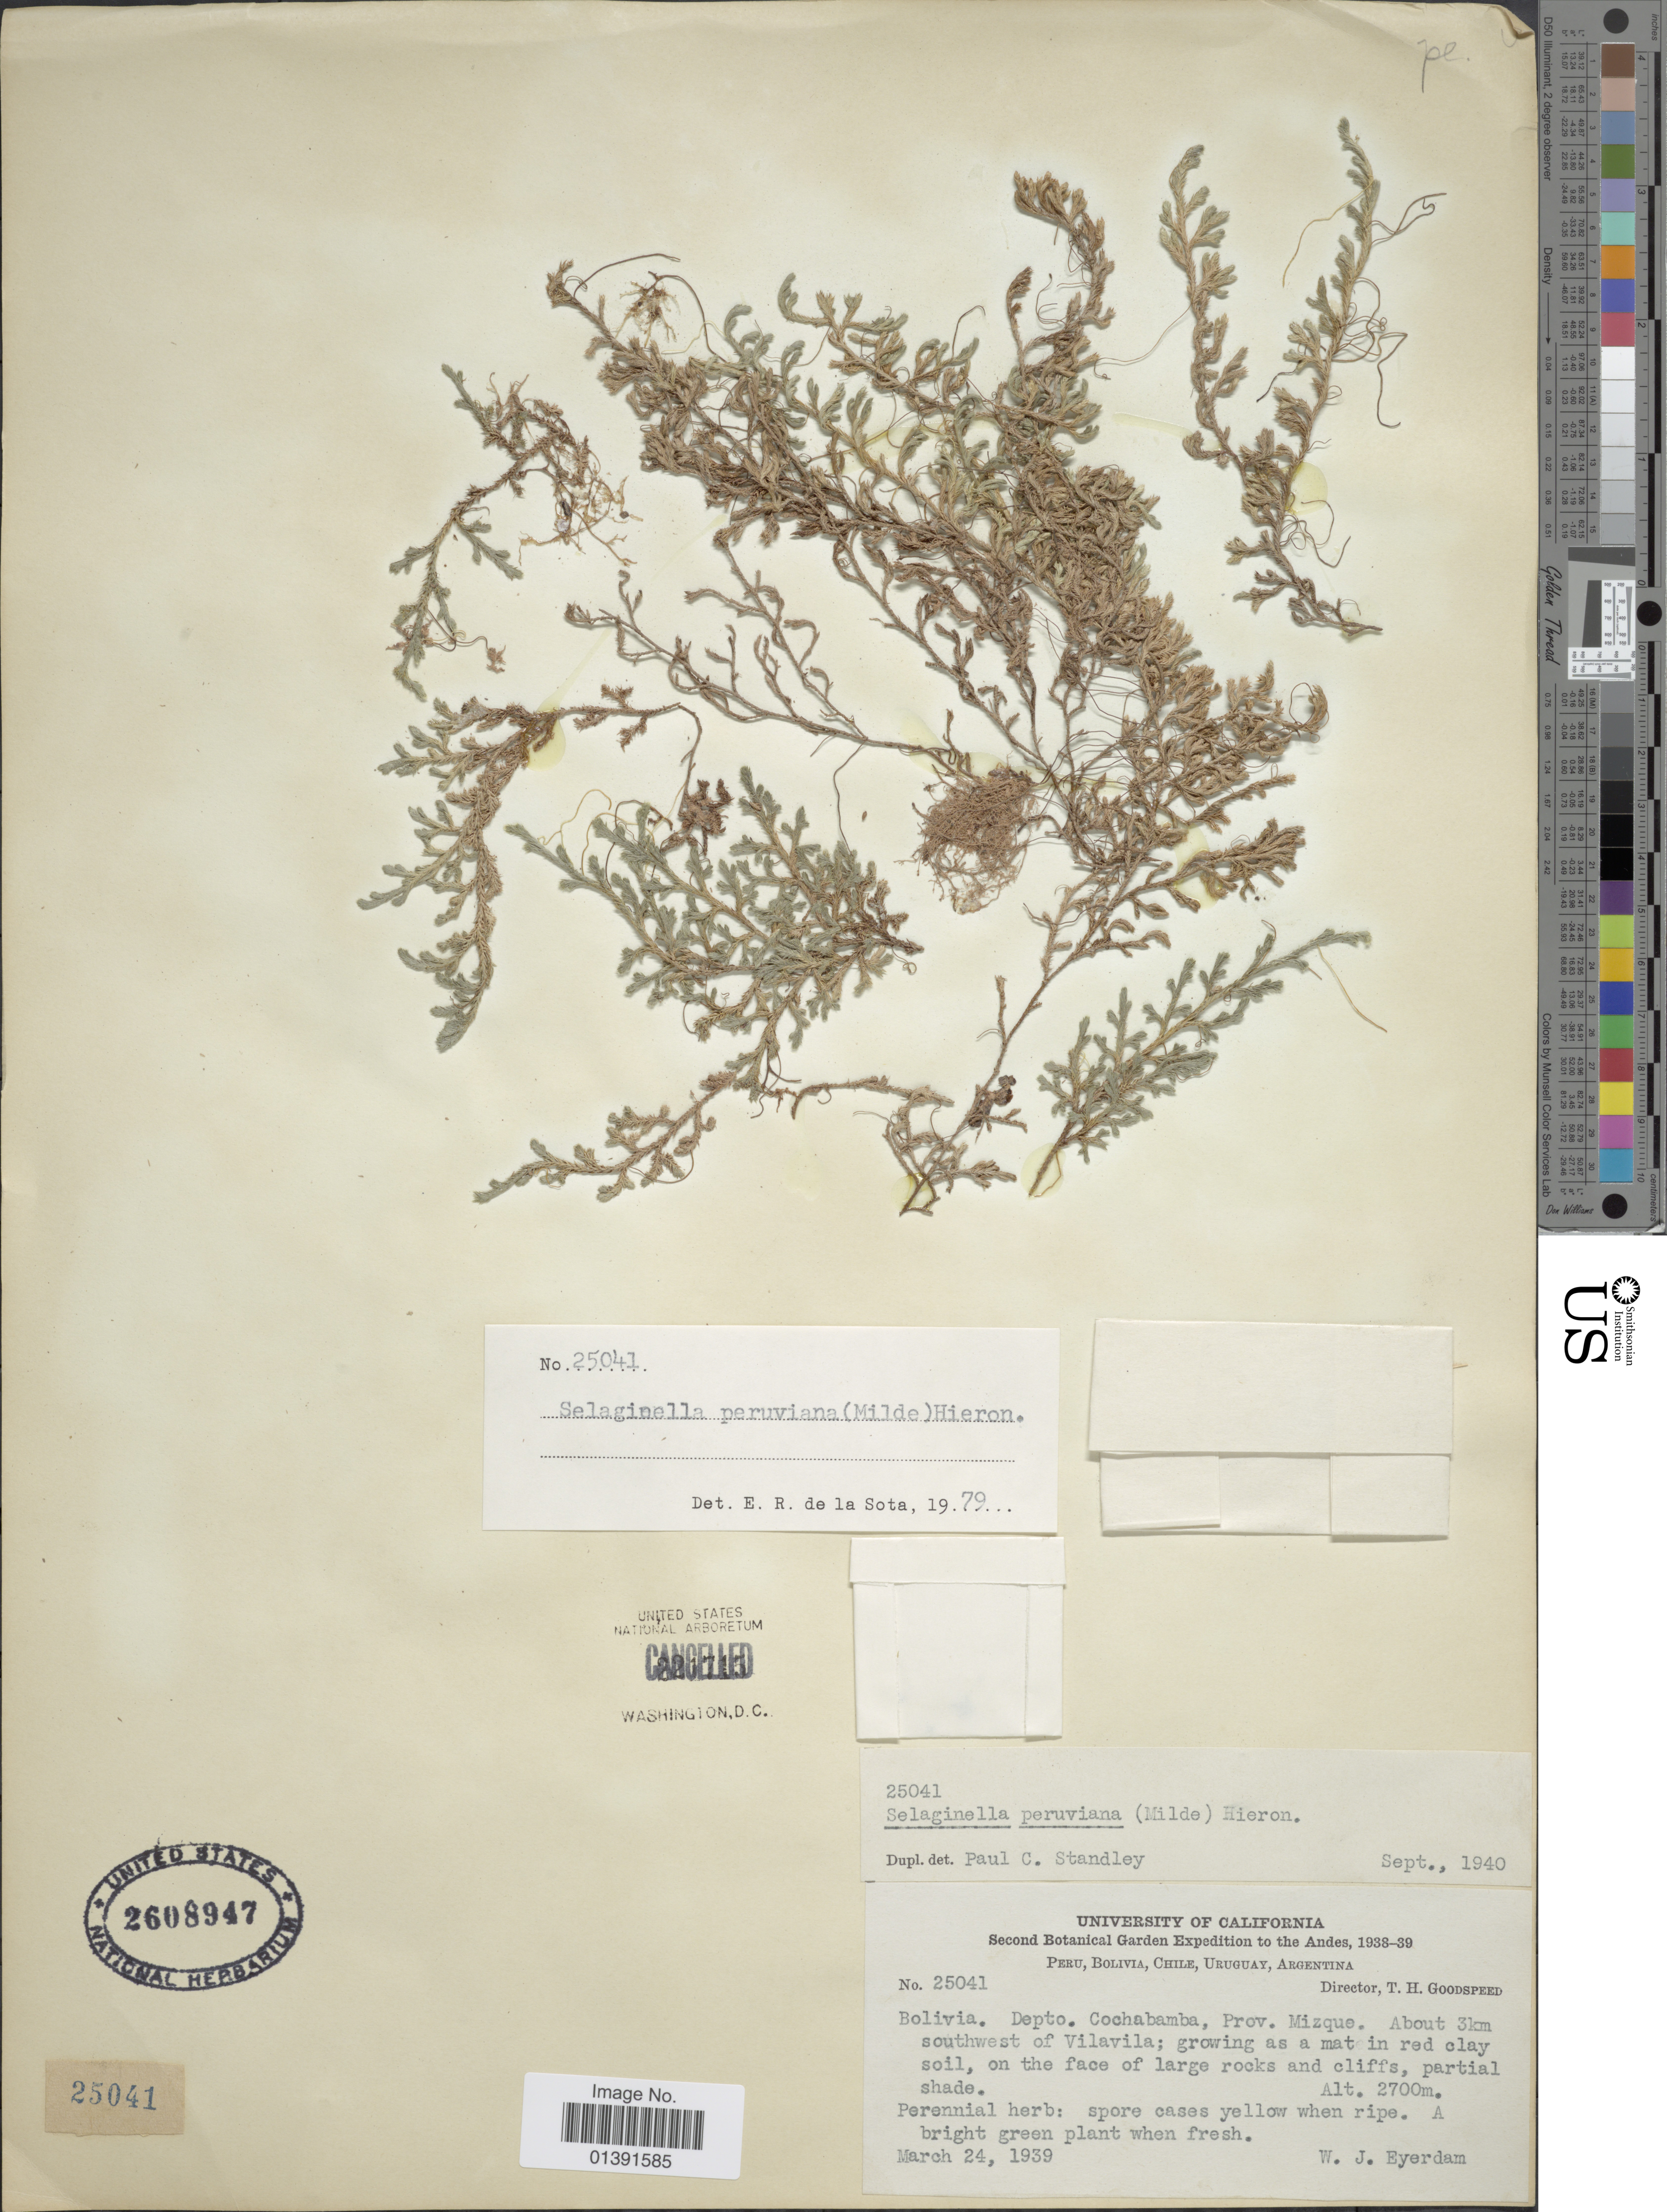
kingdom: Plantae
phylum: Tracheophyta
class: Lycopodiopsida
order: Selaginellales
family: Selaginellaceae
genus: Selaginella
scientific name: Selaginella peruviana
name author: (Milde) Hieron.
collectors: W. J. Eyerdam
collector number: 25041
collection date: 1939-03-24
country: Bolivia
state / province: Cochabamba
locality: Prov. Mizque, about 3km southwest of Vilavila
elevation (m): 2700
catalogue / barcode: US 2608947